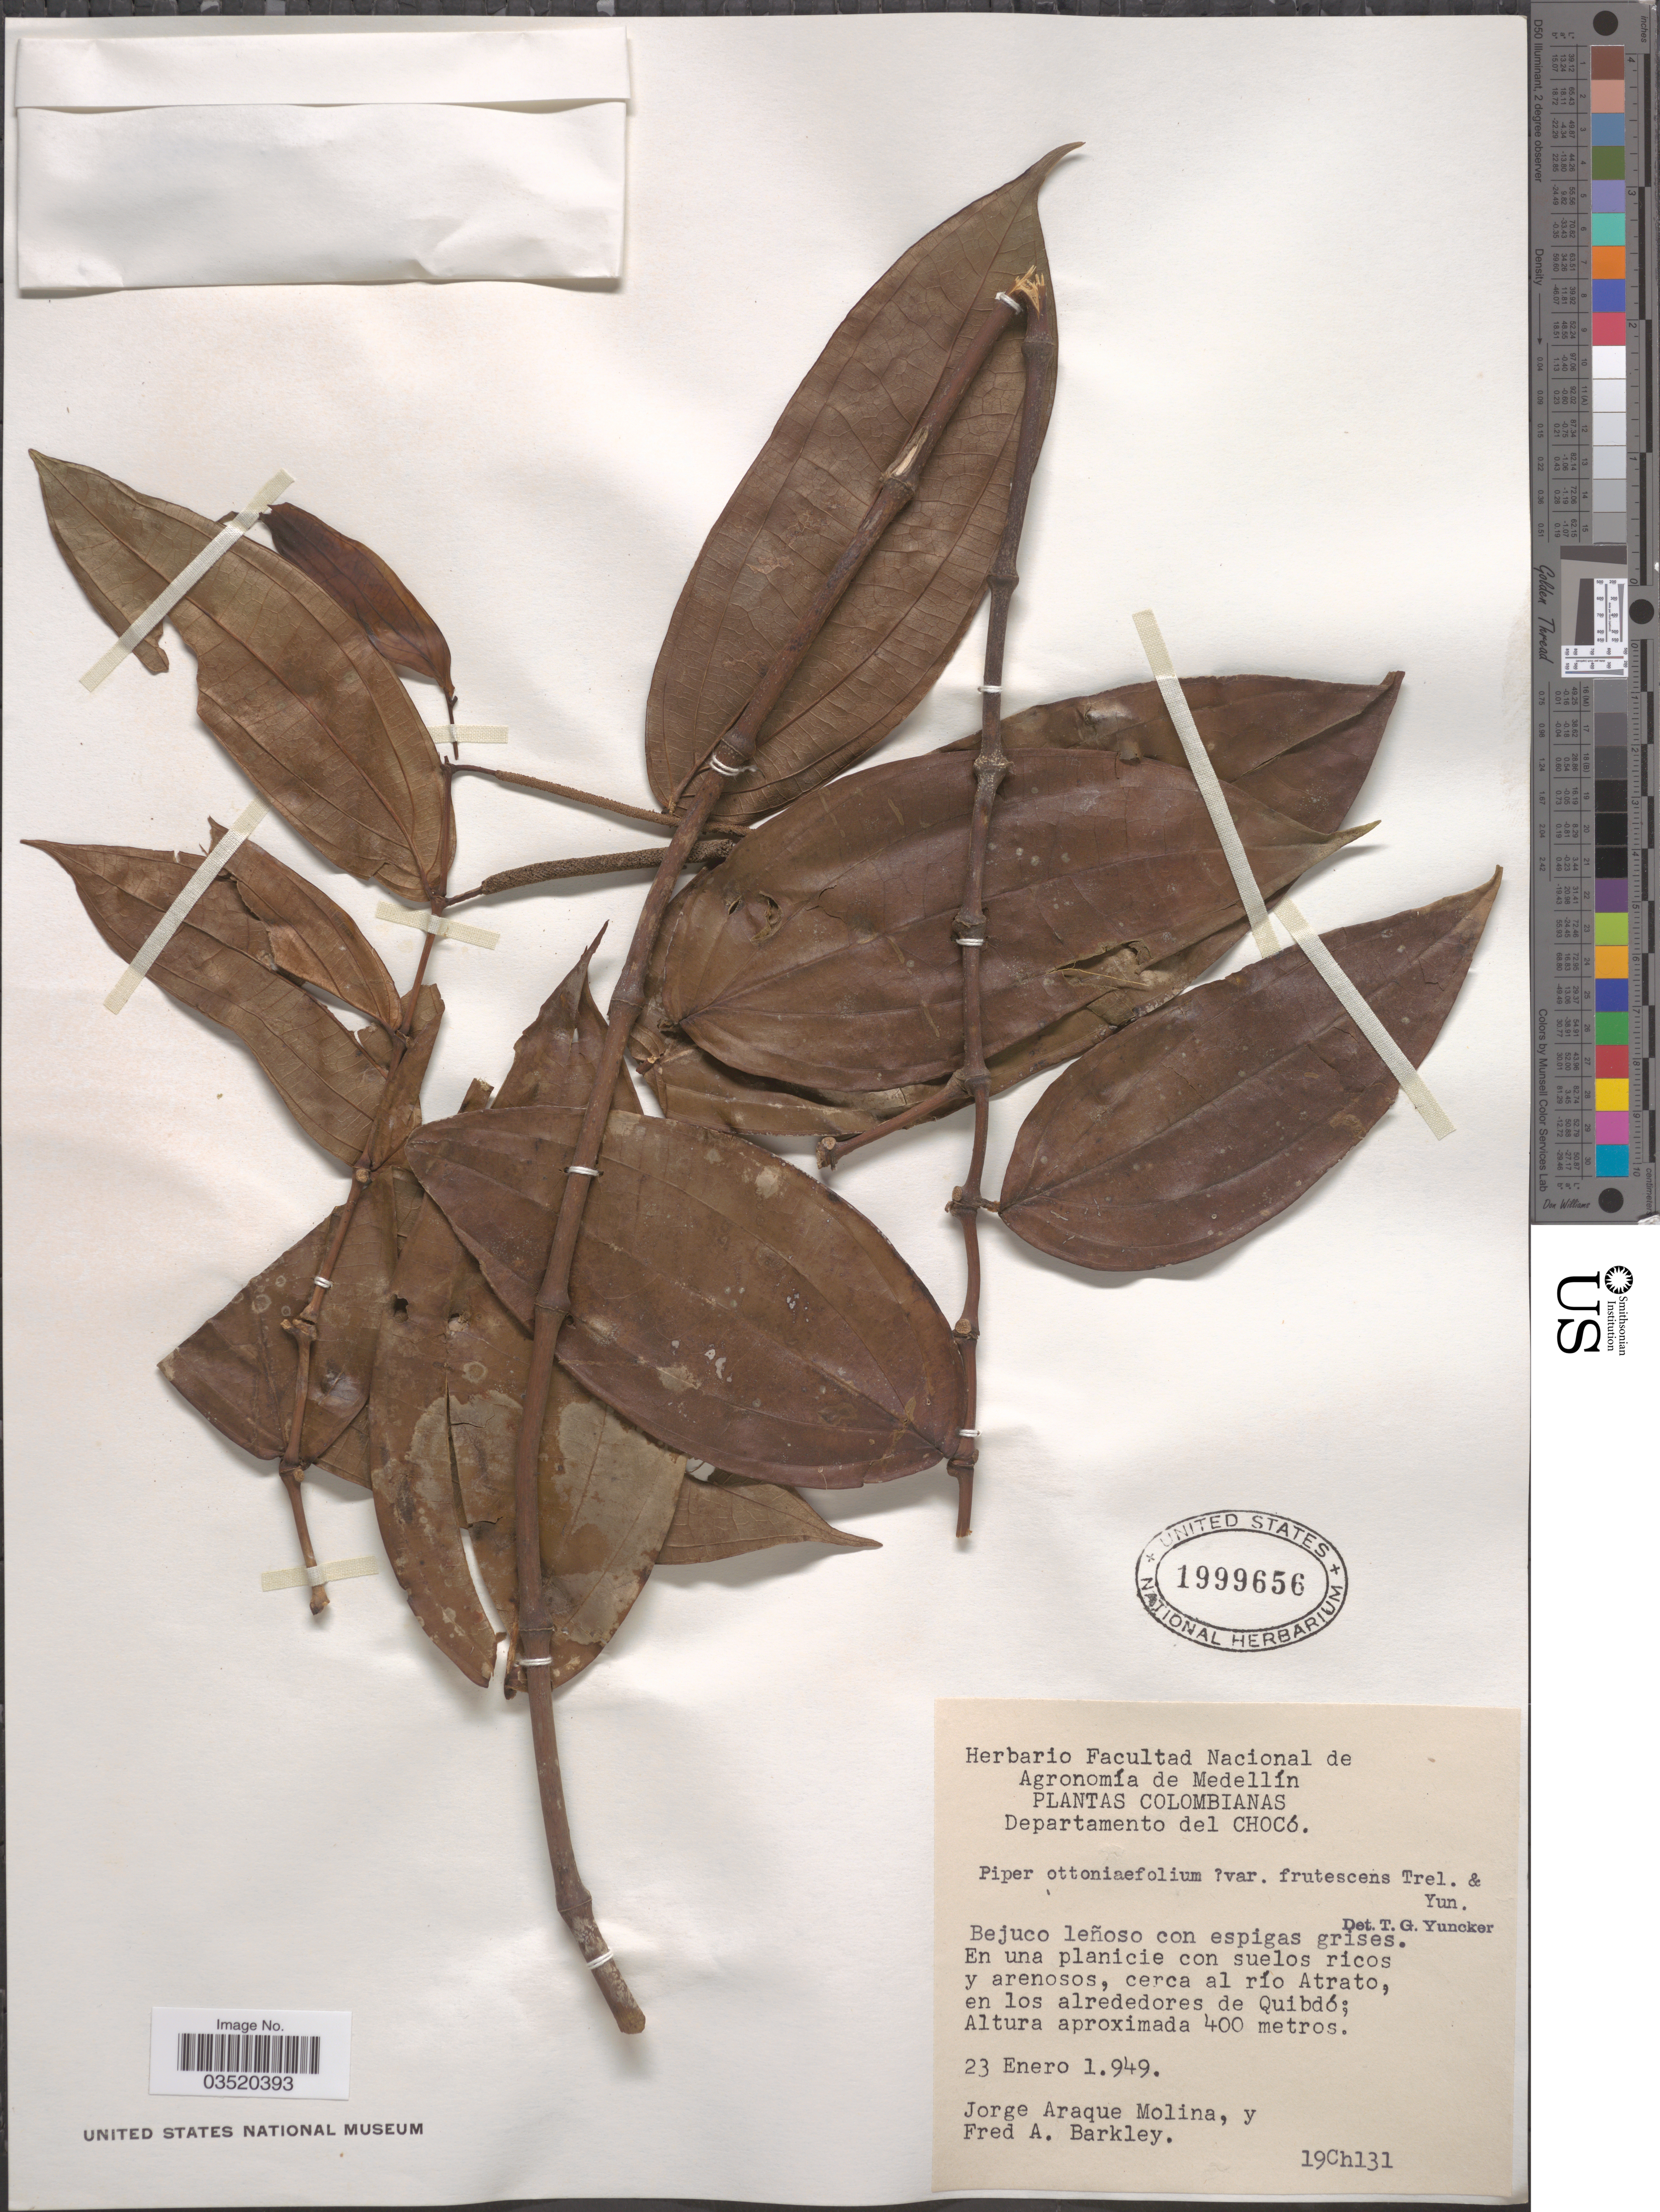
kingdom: Plantae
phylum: Tracheophyta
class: Magnoliopsida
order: Piperales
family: Piperaceae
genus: Piper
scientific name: Piper ottoniifolium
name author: C. DC.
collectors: J. Araque Molina & F. A. Barkley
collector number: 19Ch131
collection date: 1949-01-23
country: Colombia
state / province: Chocó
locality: Departamento del Chocó. Cerca al río Atrato, en los alrededores de Quibdó.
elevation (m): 400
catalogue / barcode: US 1999656